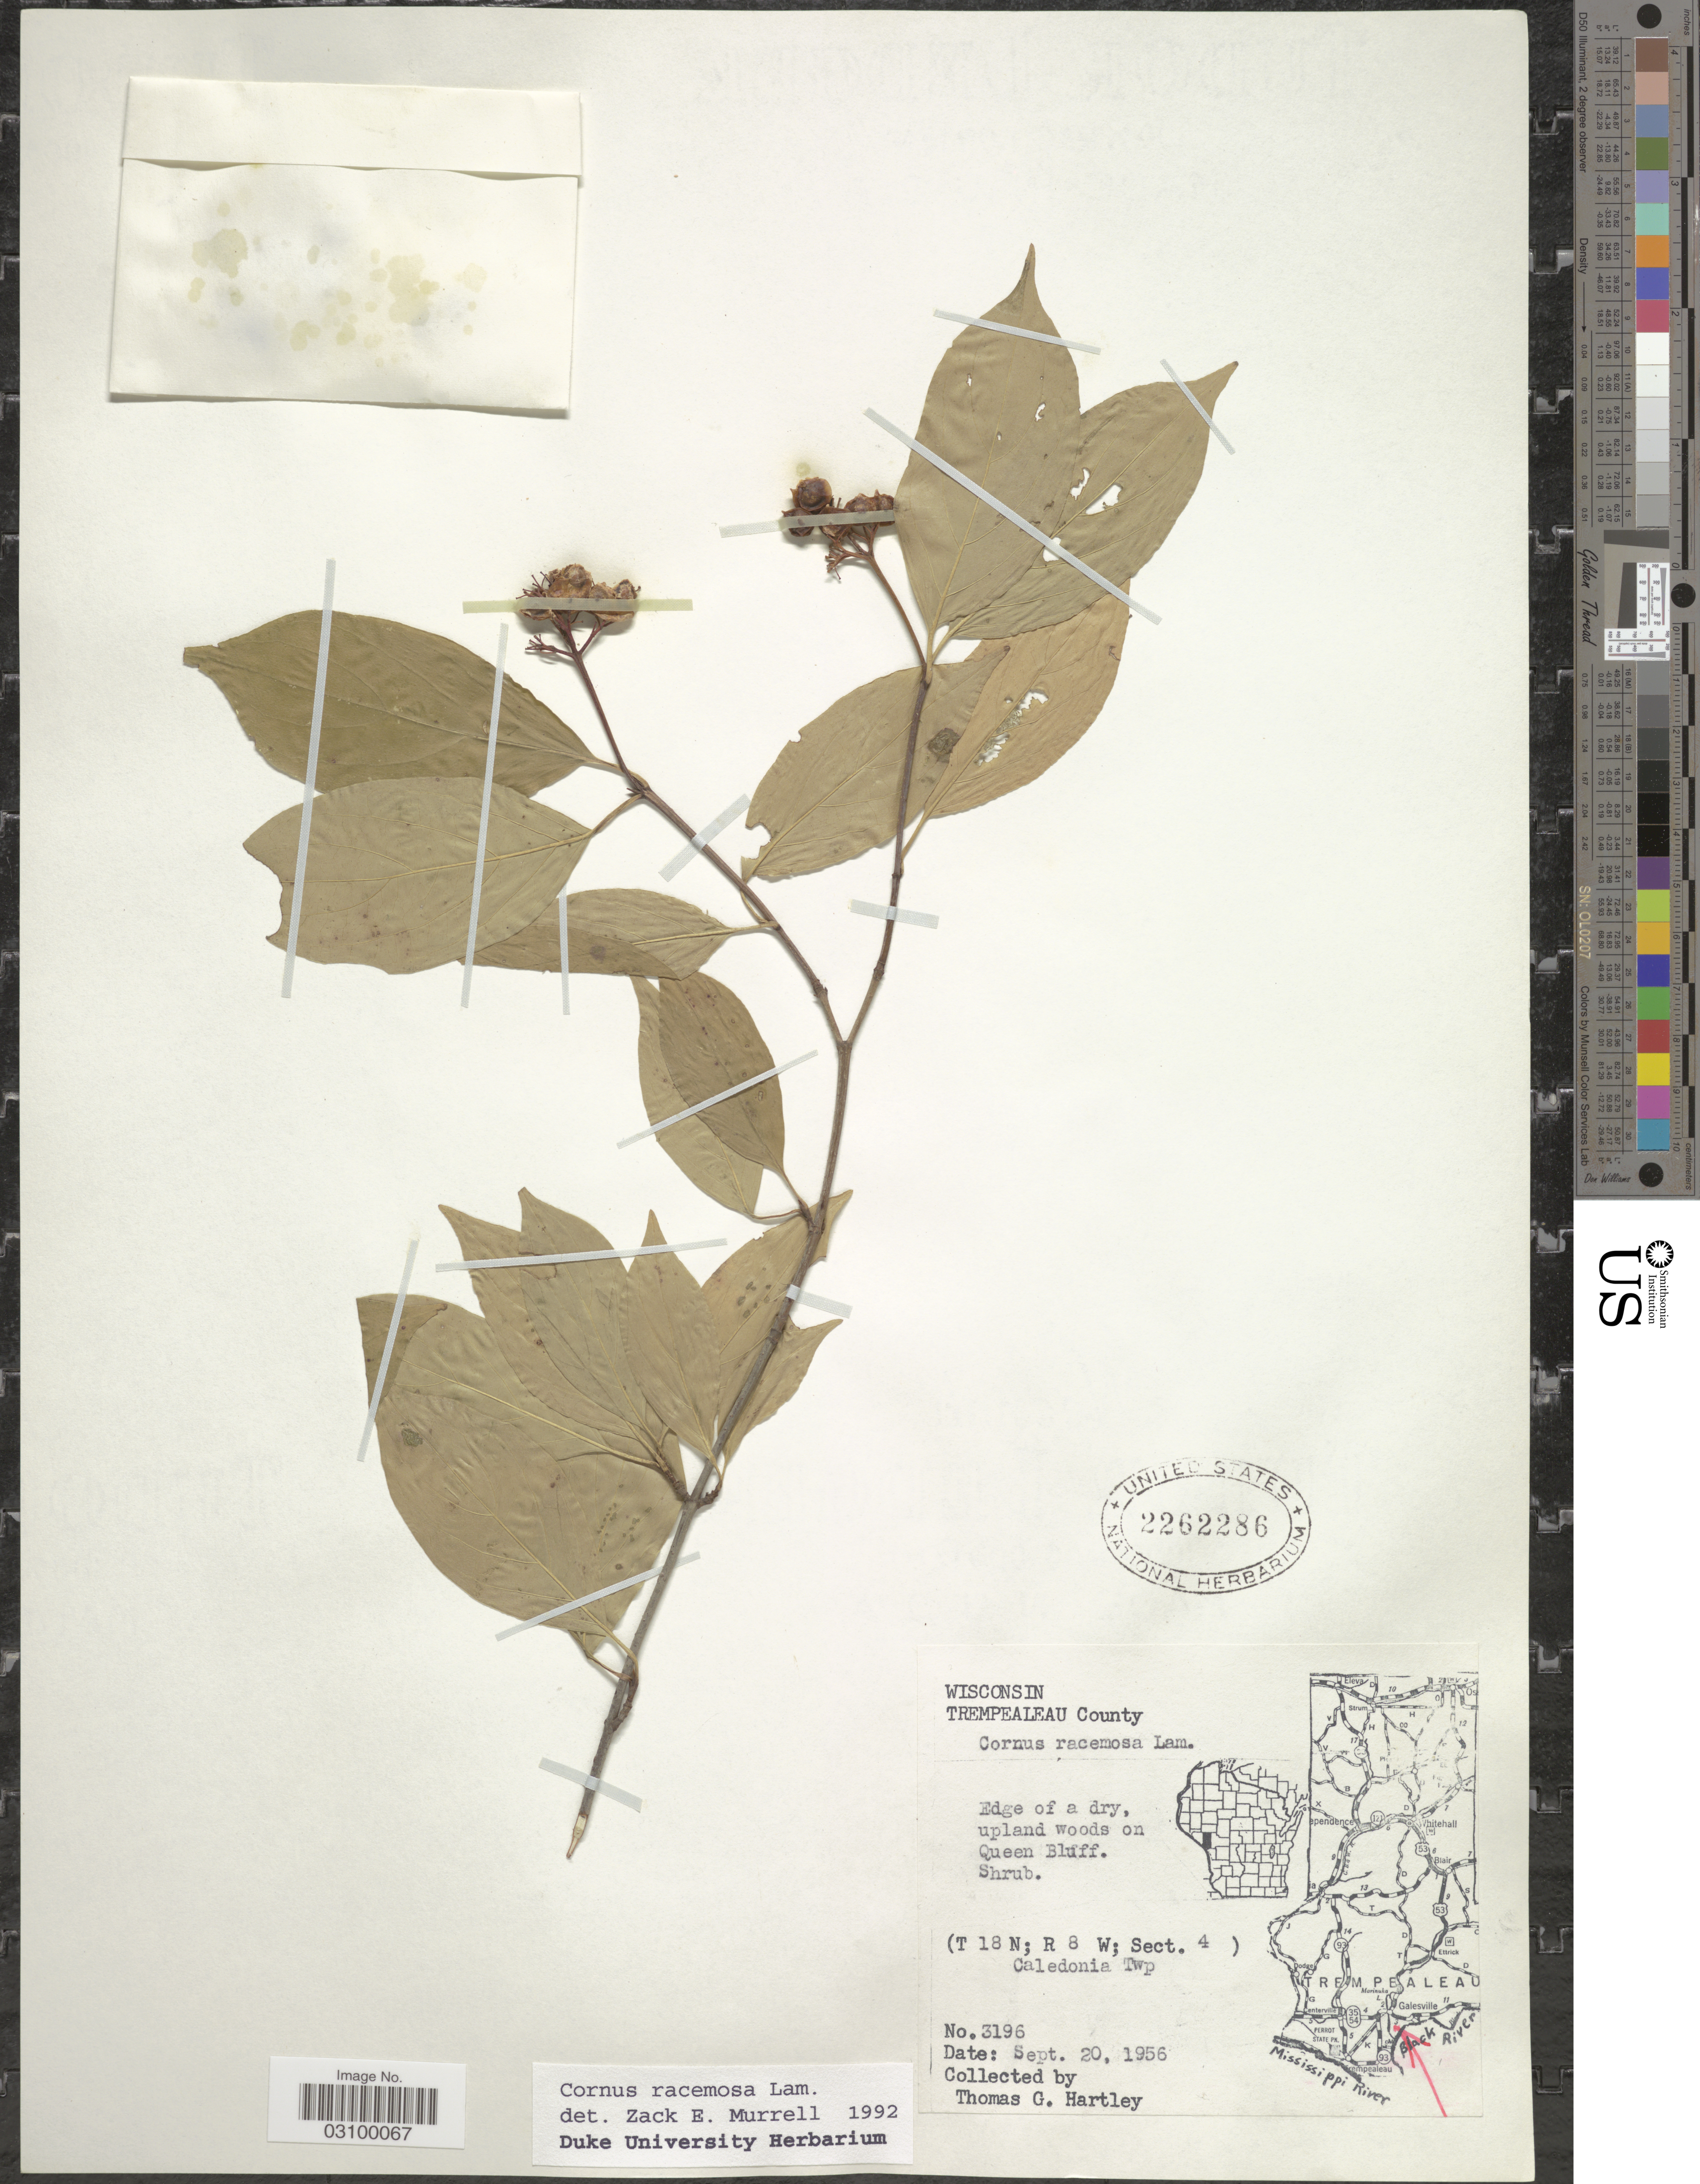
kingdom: Plantae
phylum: Tracheophyta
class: Magnoliopsida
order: Cornales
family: Cornaceae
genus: Cornus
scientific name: Cornus racemosa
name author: Lam.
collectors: T. G. Hartley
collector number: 3196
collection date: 1956-09-20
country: United States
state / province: Wisconsin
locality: Trempealeau County. Edge of a dry, upland woods on Queen Bluff. (T 18 N; R 8 W; Sect. 4) Caledonia Twp.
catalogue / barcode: US 2262286